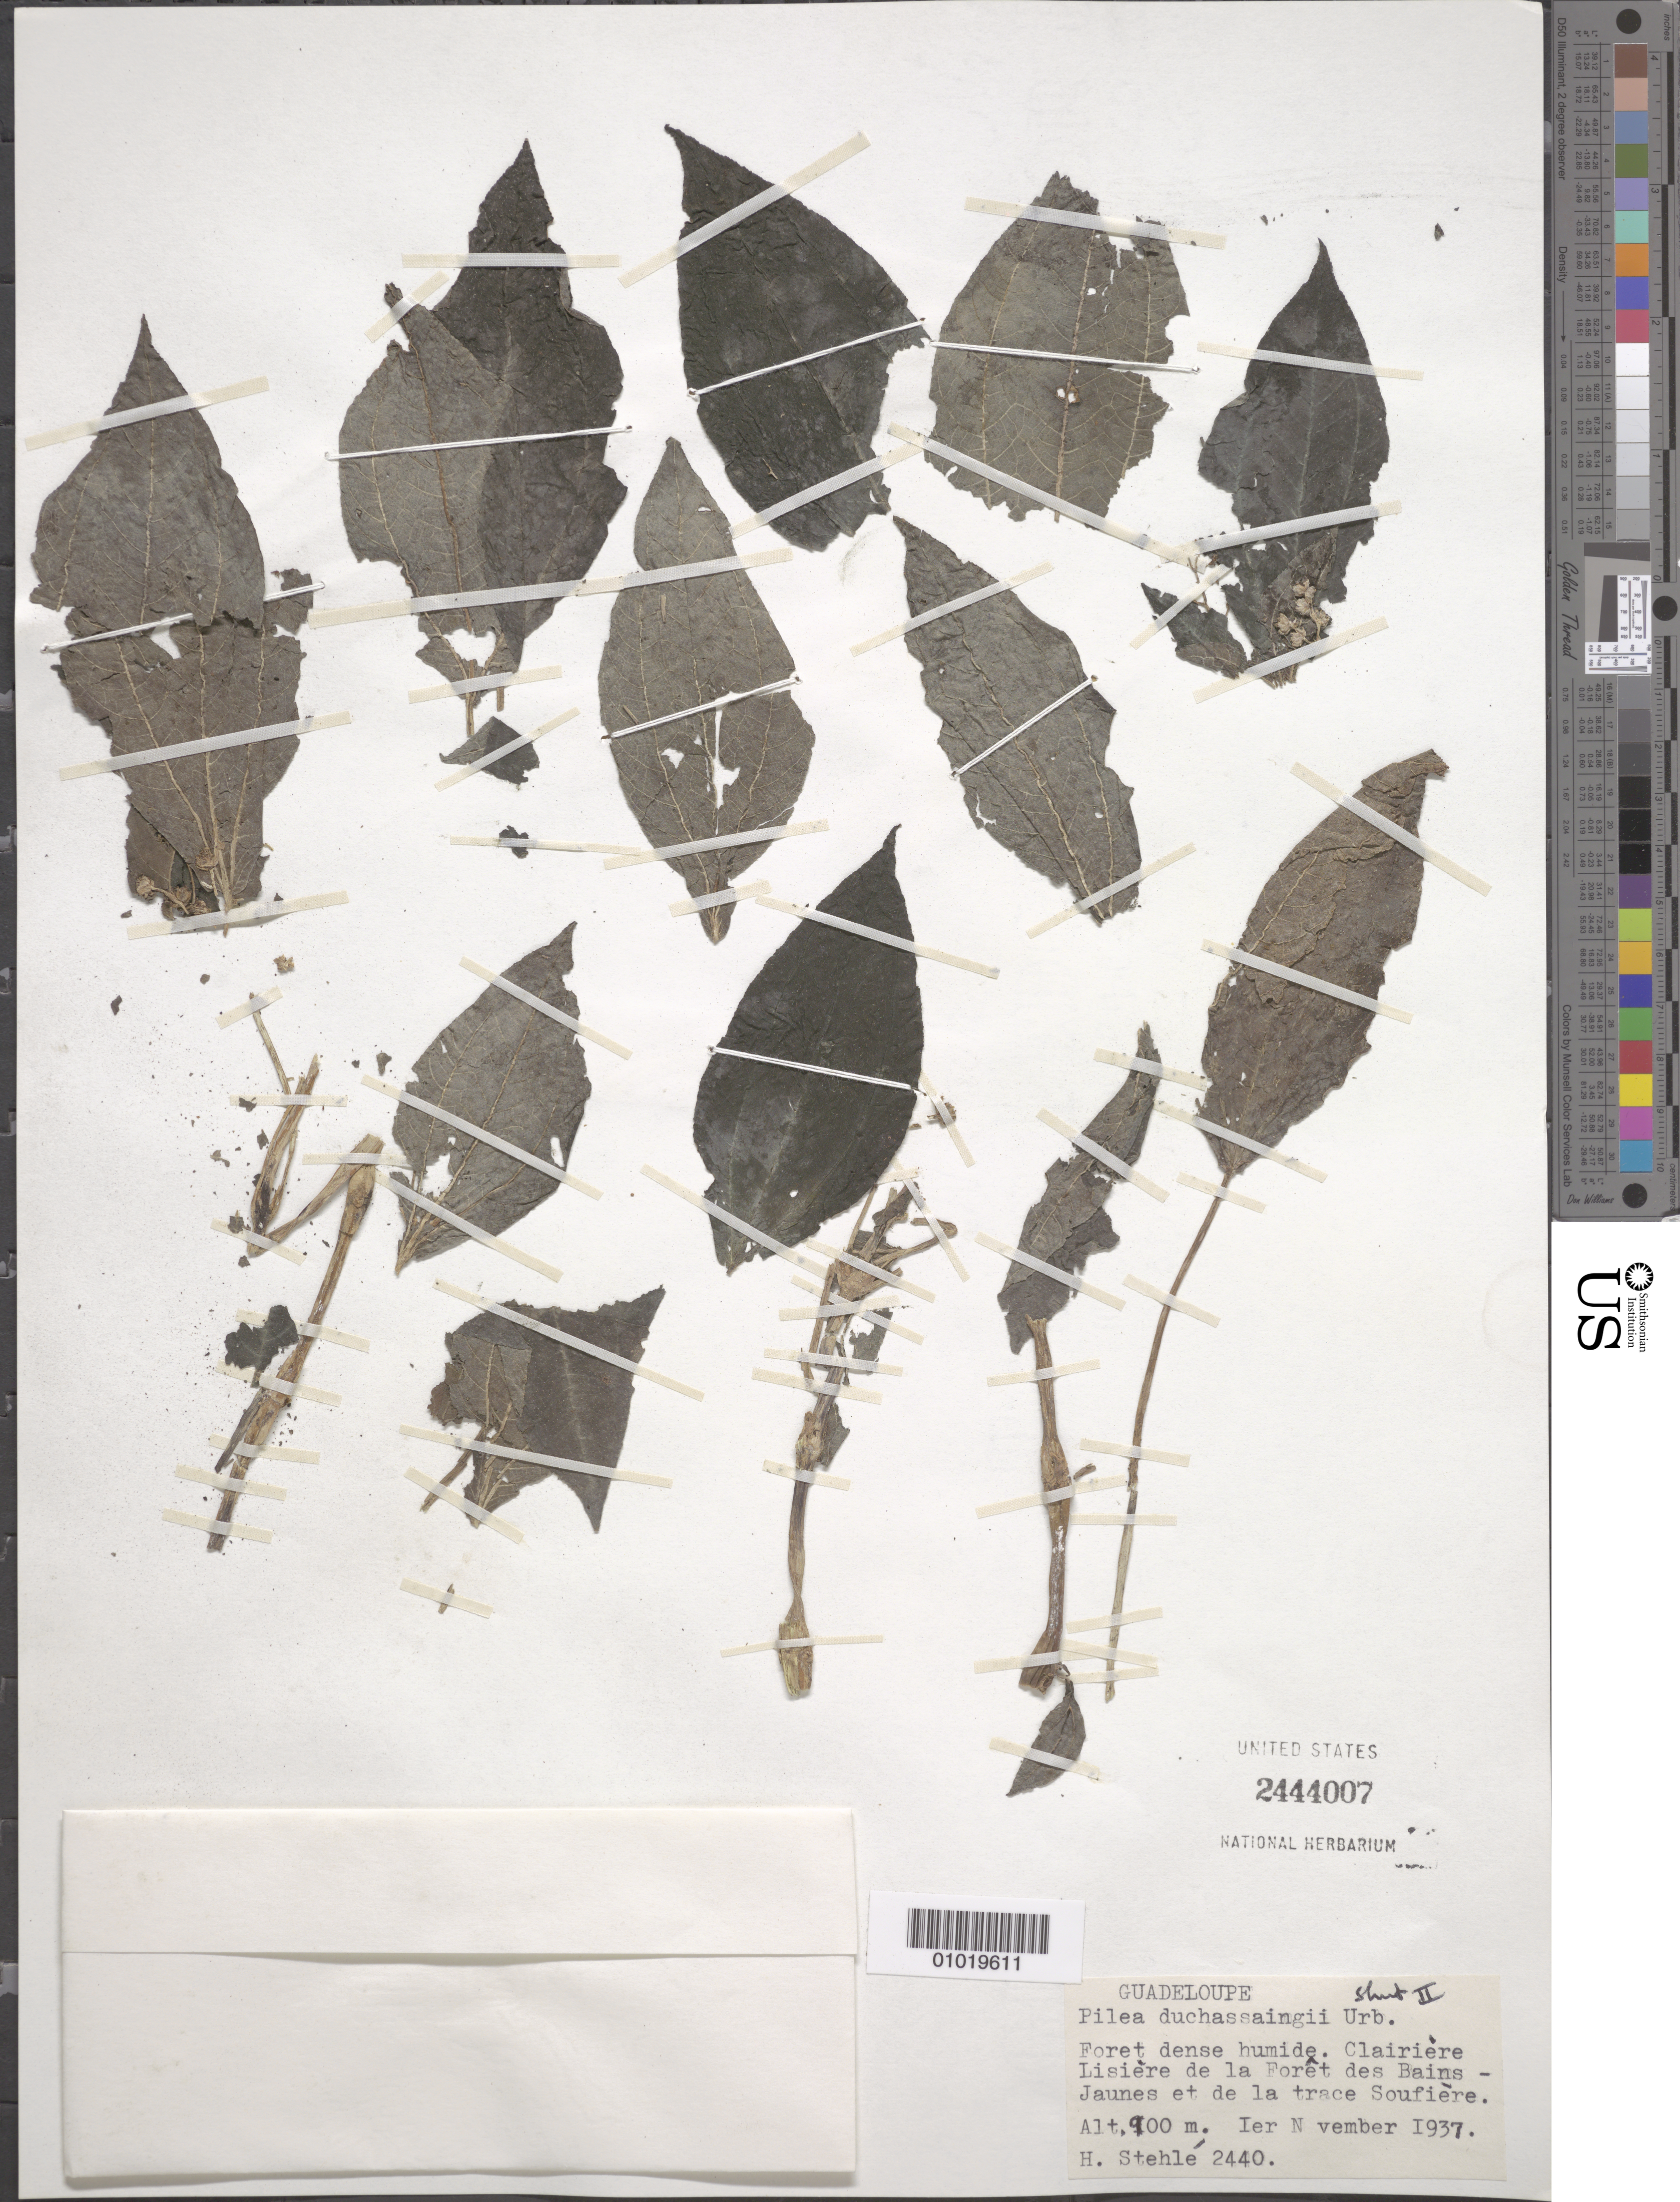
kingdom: Plantae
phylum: Tracheophyta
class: Magnoliopsida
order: Rosales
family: Urticaceae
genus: Pilea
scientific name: Pilea duchassaingii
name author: Urb.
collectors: H. Stehlé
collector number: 2440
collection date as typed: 01 Nov 1937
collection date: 1937-11-01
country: Guadeloupe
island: Basse Terre [Guadeloupe]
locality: Foret dense humide. Clairiere Lisiere de la Foret des Bains - Juanes et de la trace Soufiere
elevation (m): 900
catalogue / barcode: US 2444007